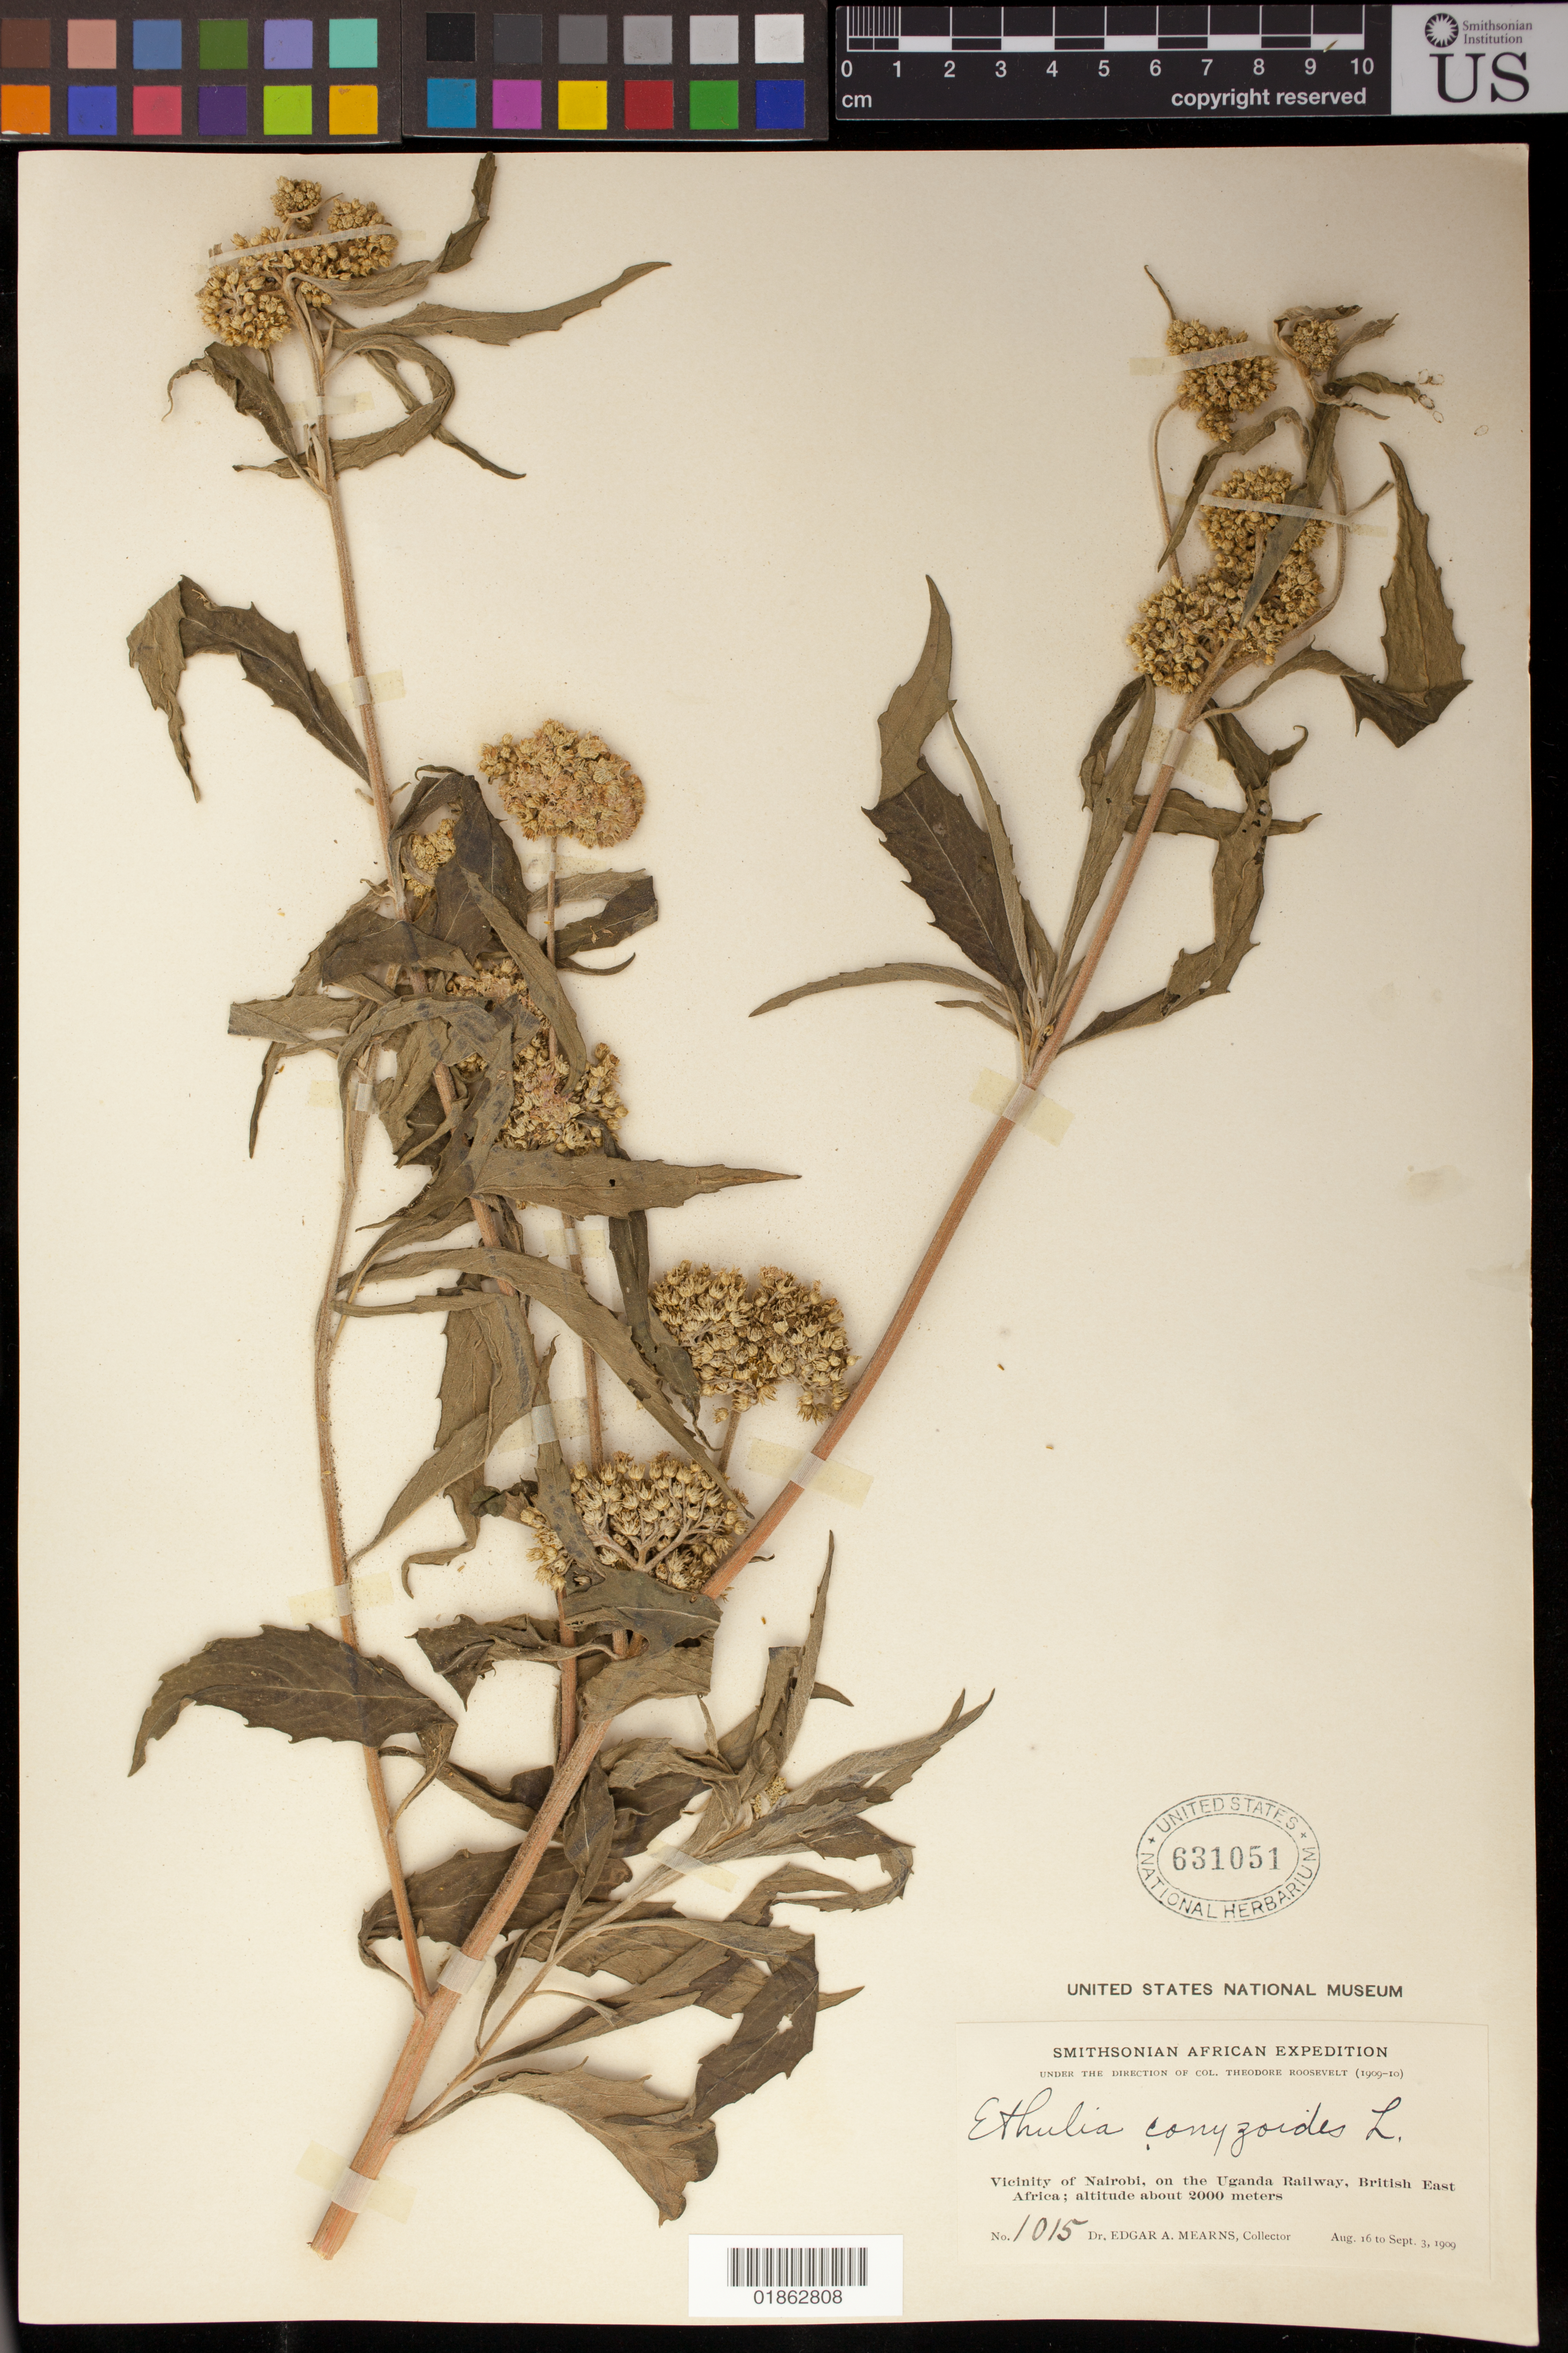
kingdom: Plantae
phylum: Tracheophyta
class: Magnoliopsida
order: Asterales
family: Asteraceae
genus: Ethulia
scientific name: Ethulia conyzoides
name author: L. f.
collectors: E. A. Mearns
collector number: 1015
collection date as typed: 16 Aug 1909 to 03 Sep 1909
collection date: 1909-08-16/1909-09-03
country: Kenya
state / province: Nairobi Area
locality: Vicinity of Nairobi, on the Uganda Railway, British East Africa.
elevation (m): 2000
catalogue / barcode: US 631051